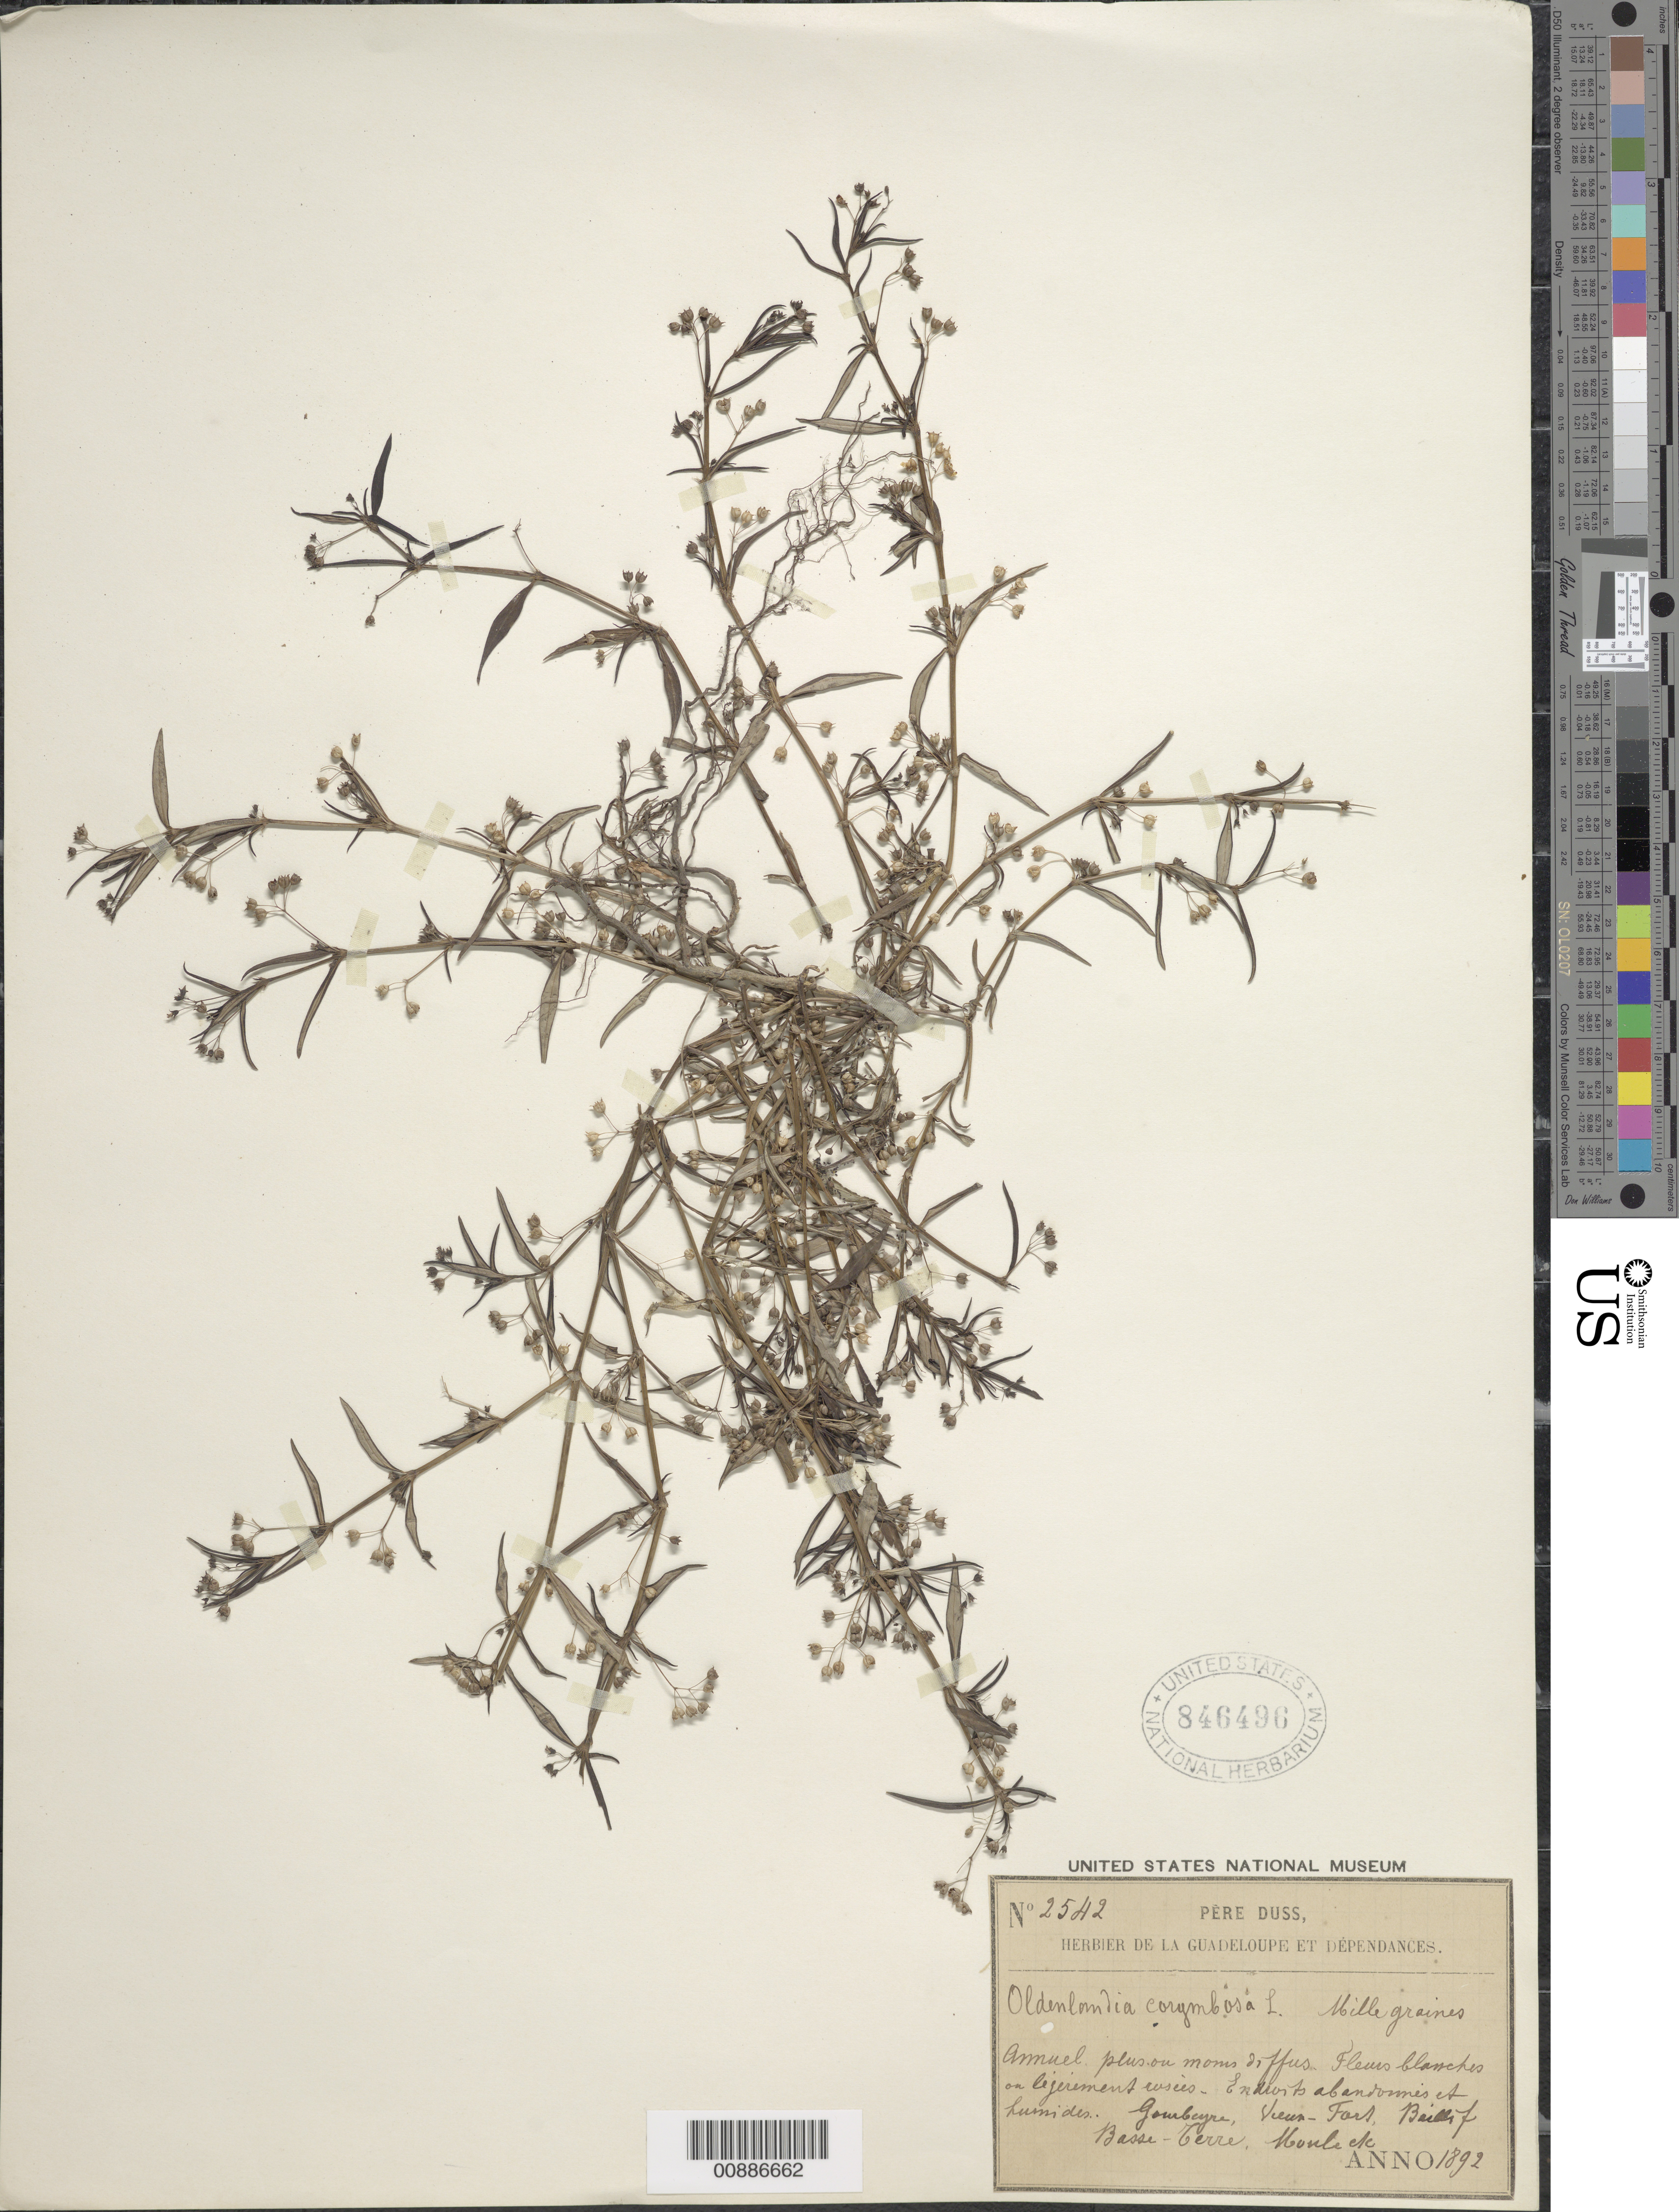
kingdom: Plantae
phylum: Tracheophyta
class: Magnoliopsida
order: Gentianales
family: Rubiaceae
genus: Oldenlandia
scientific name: Oldenlandia corymbosa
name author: L.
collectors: Père Duss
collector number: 2542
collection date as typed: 1892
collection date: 1892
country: Guadeloupe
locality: Gourbeyre, Veux (sp?)-Fort; Basse Terre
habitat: Endroits abandonnes et humides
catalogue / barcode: US 846496